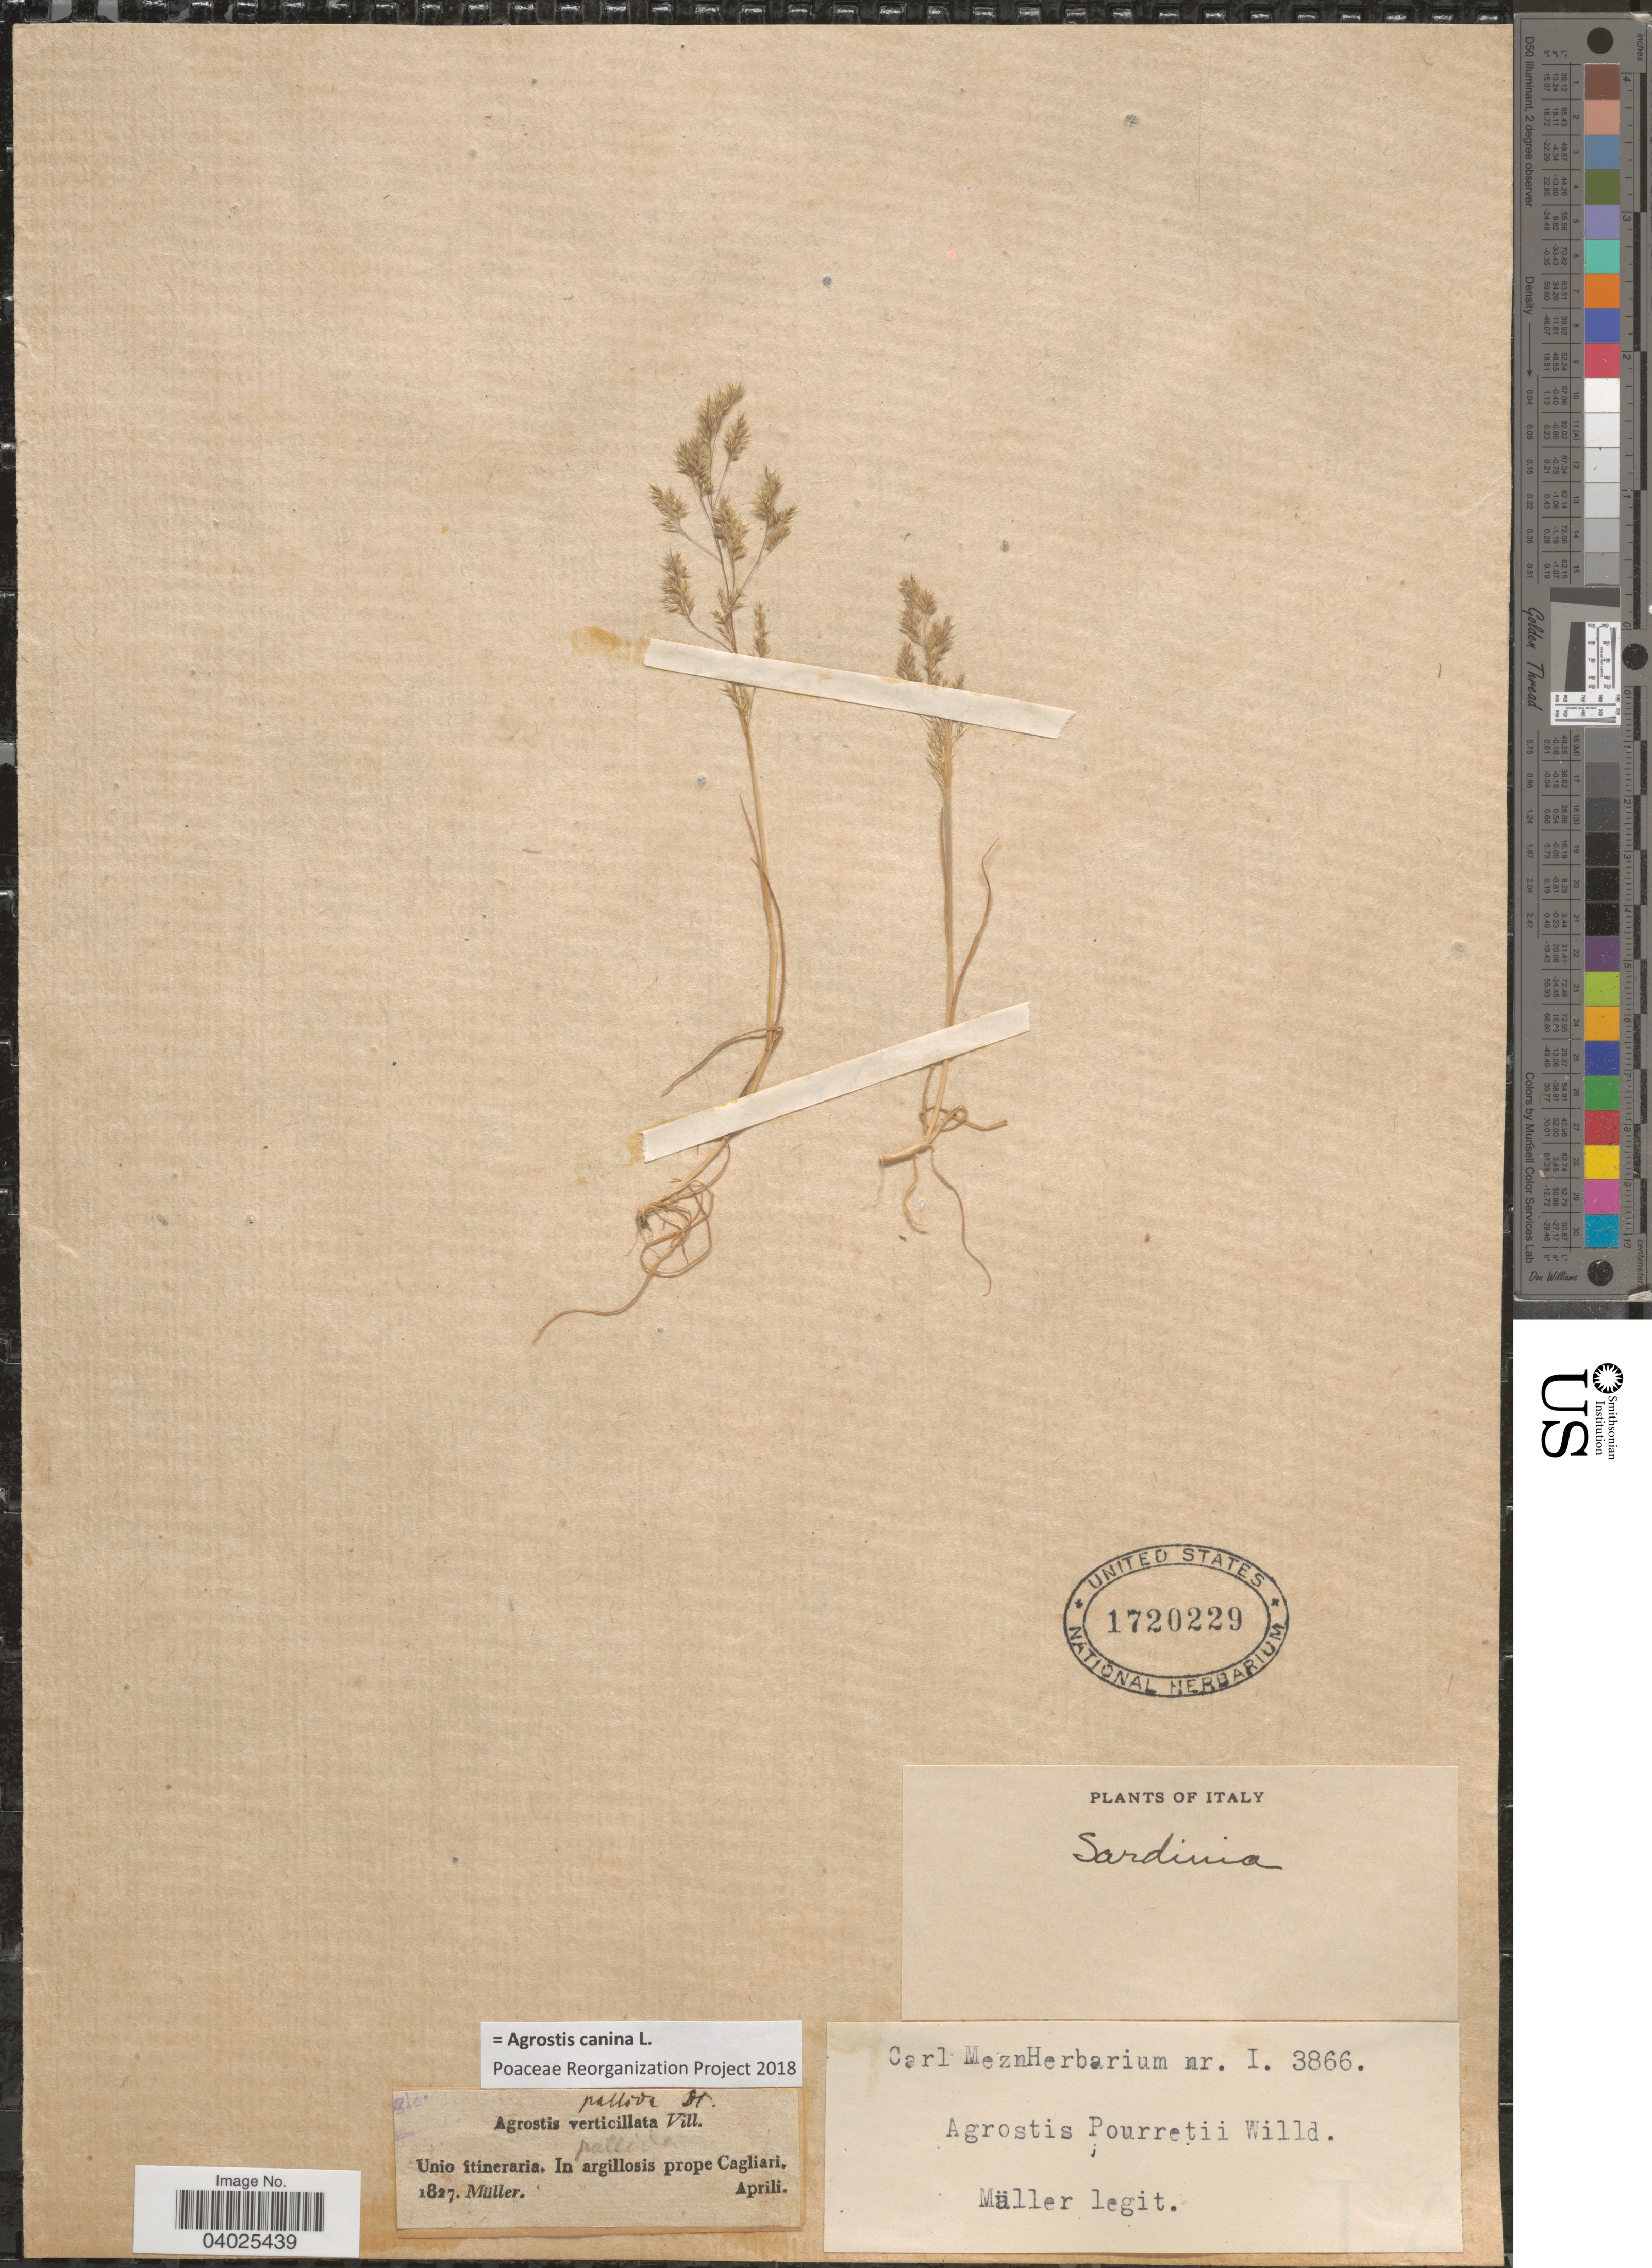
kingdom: Plantae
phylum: Tracheophyta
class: Liliopsida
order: Poales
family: Poaceae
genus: Agrostis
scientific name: Agrostis canina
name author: L.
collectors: -- Müller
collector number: I. 3866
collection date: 1827-04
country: Italy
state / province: Sardegna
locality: In argillosis prope Cagliari. Sardinia.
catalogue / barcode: US 1720229